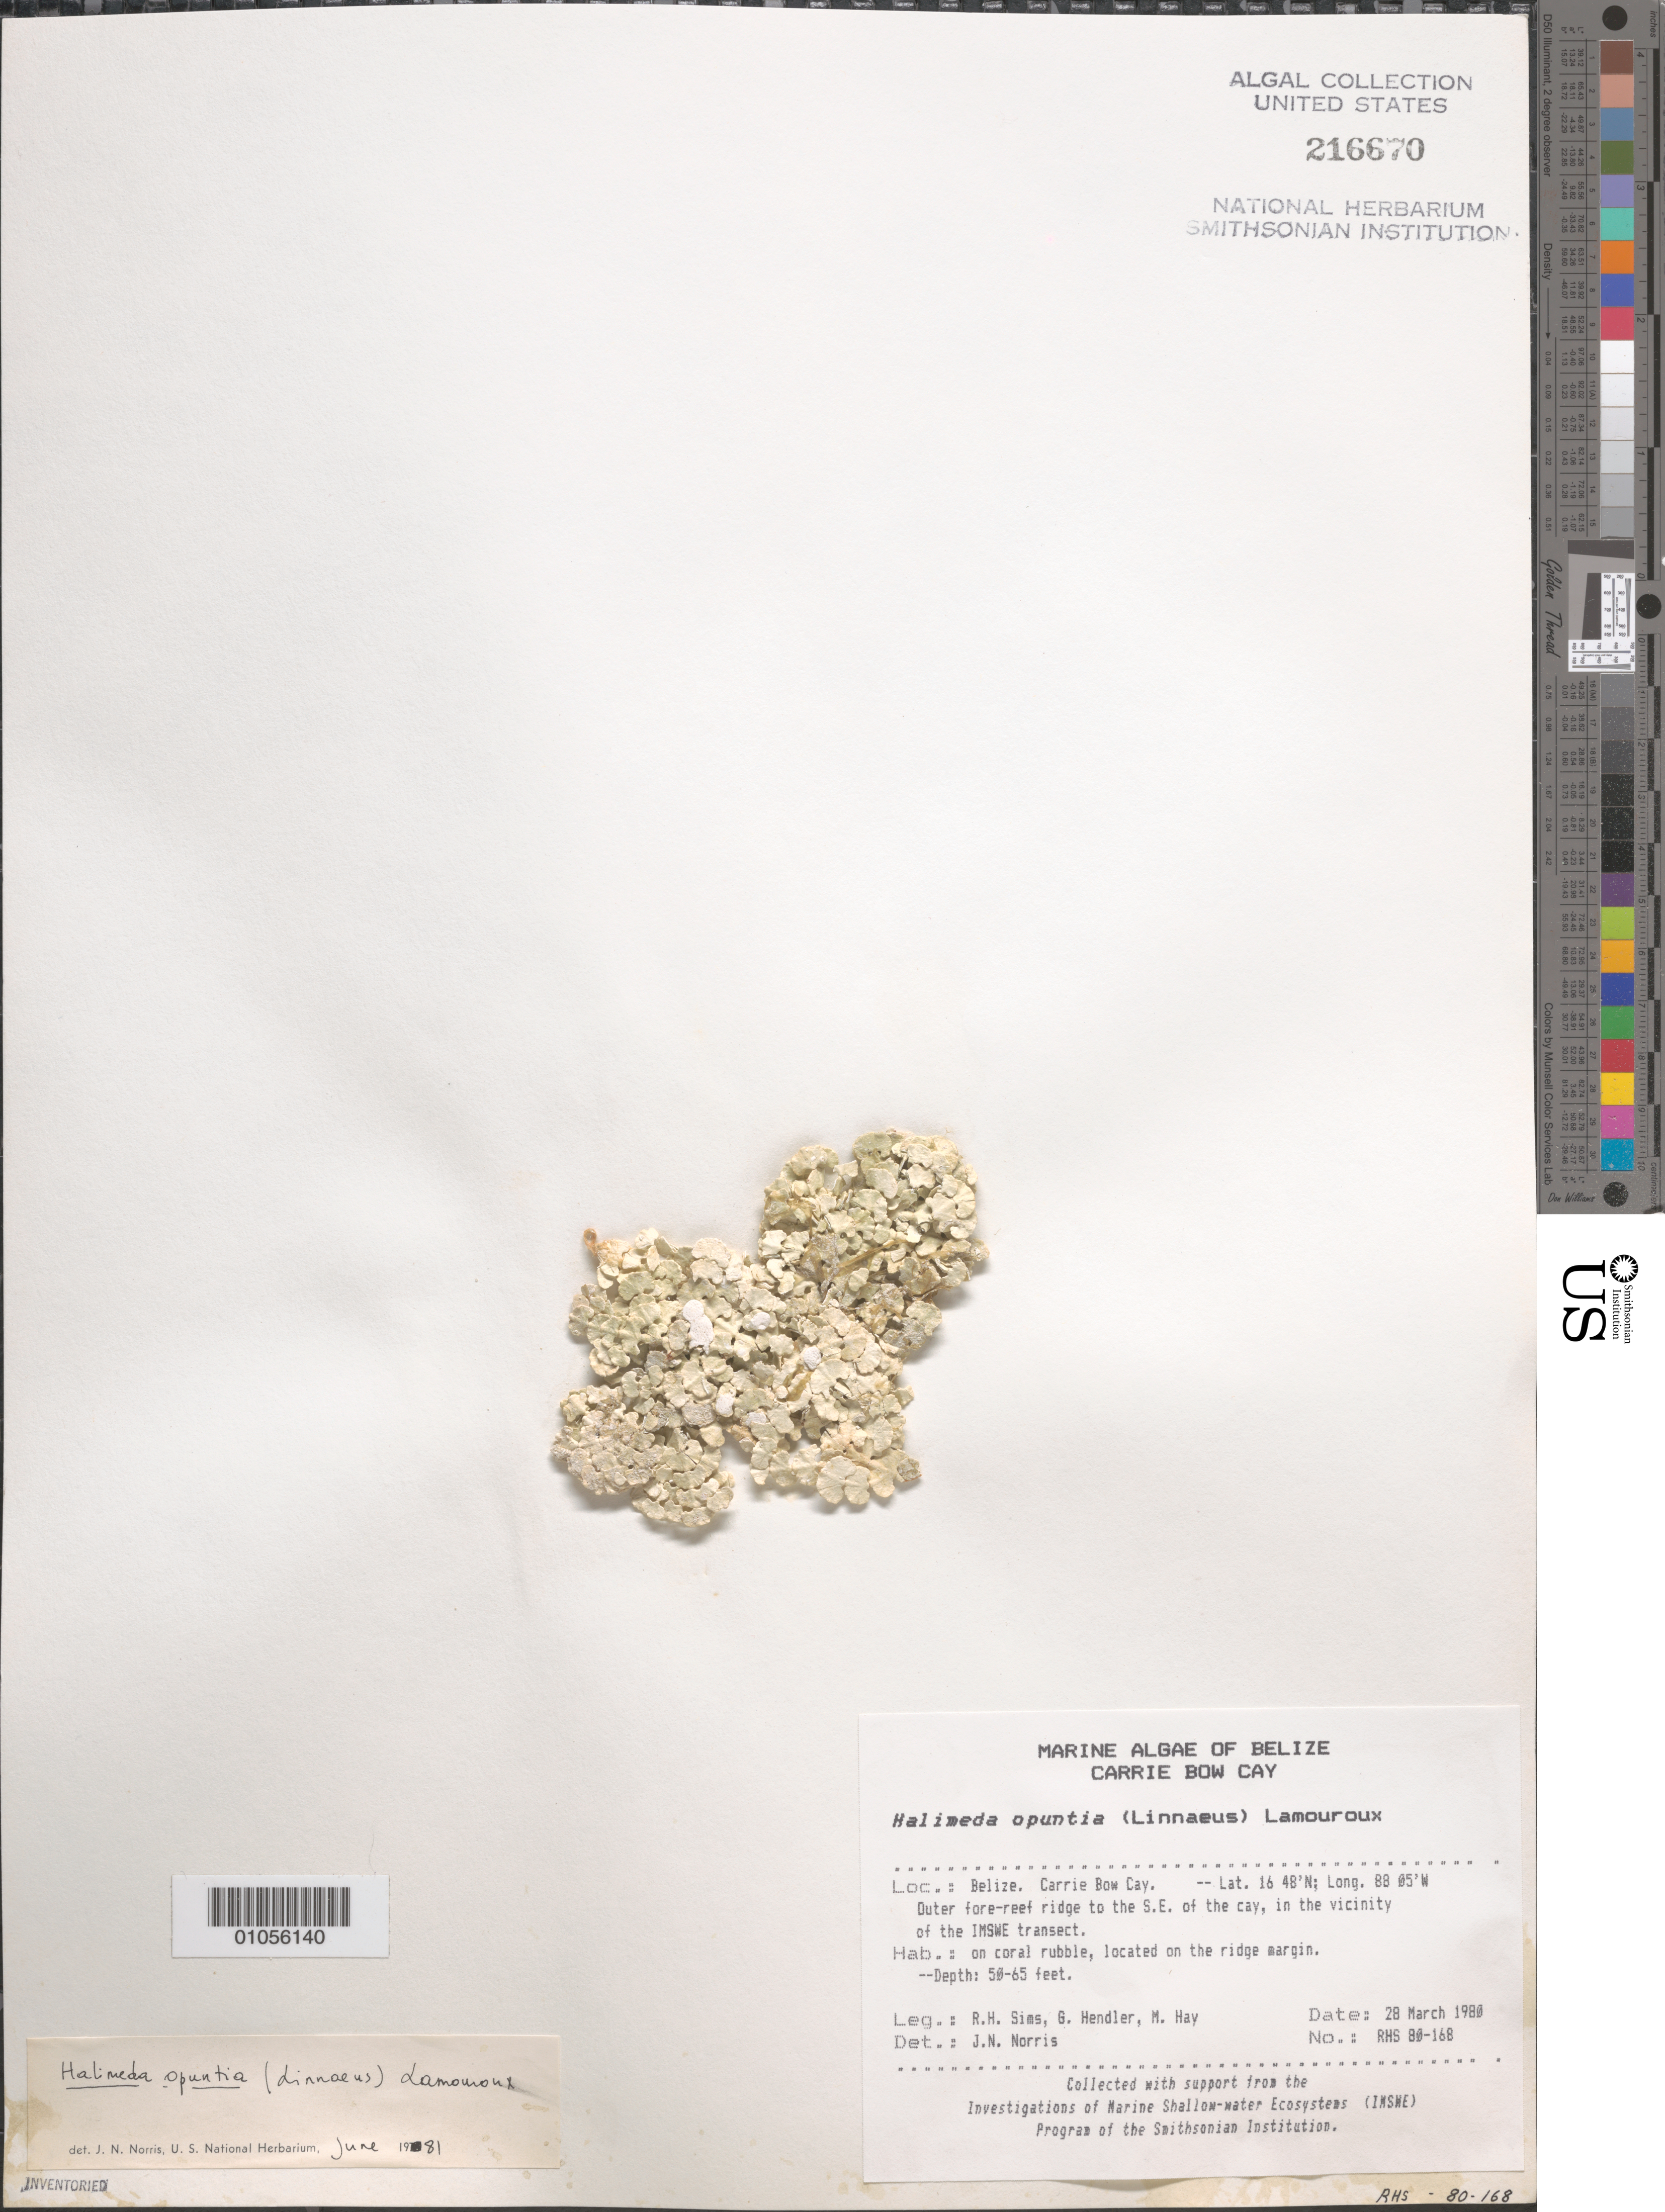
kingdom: Plantae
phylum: Chlorophyta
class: Ulvophyceae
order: Bryopsidales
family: Halimedaceae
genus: Halimeda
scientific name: Halimeda opuntia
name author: (L.) J.V.Lamouroux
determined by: Norris, James N.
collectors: R. H. Sims, G. Hendler & M. E. Hay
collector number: RHS 80-168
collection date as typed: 28 Mar 1980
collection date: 1980-03-28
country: Belize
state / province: Stann Creek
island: Carrie Bow Cay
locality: Outer fore-reef ridge to southeast of Carrie Bow Cay, in the vicxinity of the IMSWE transect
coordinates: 16 48'N, 88 05'W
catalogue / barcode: US 216670